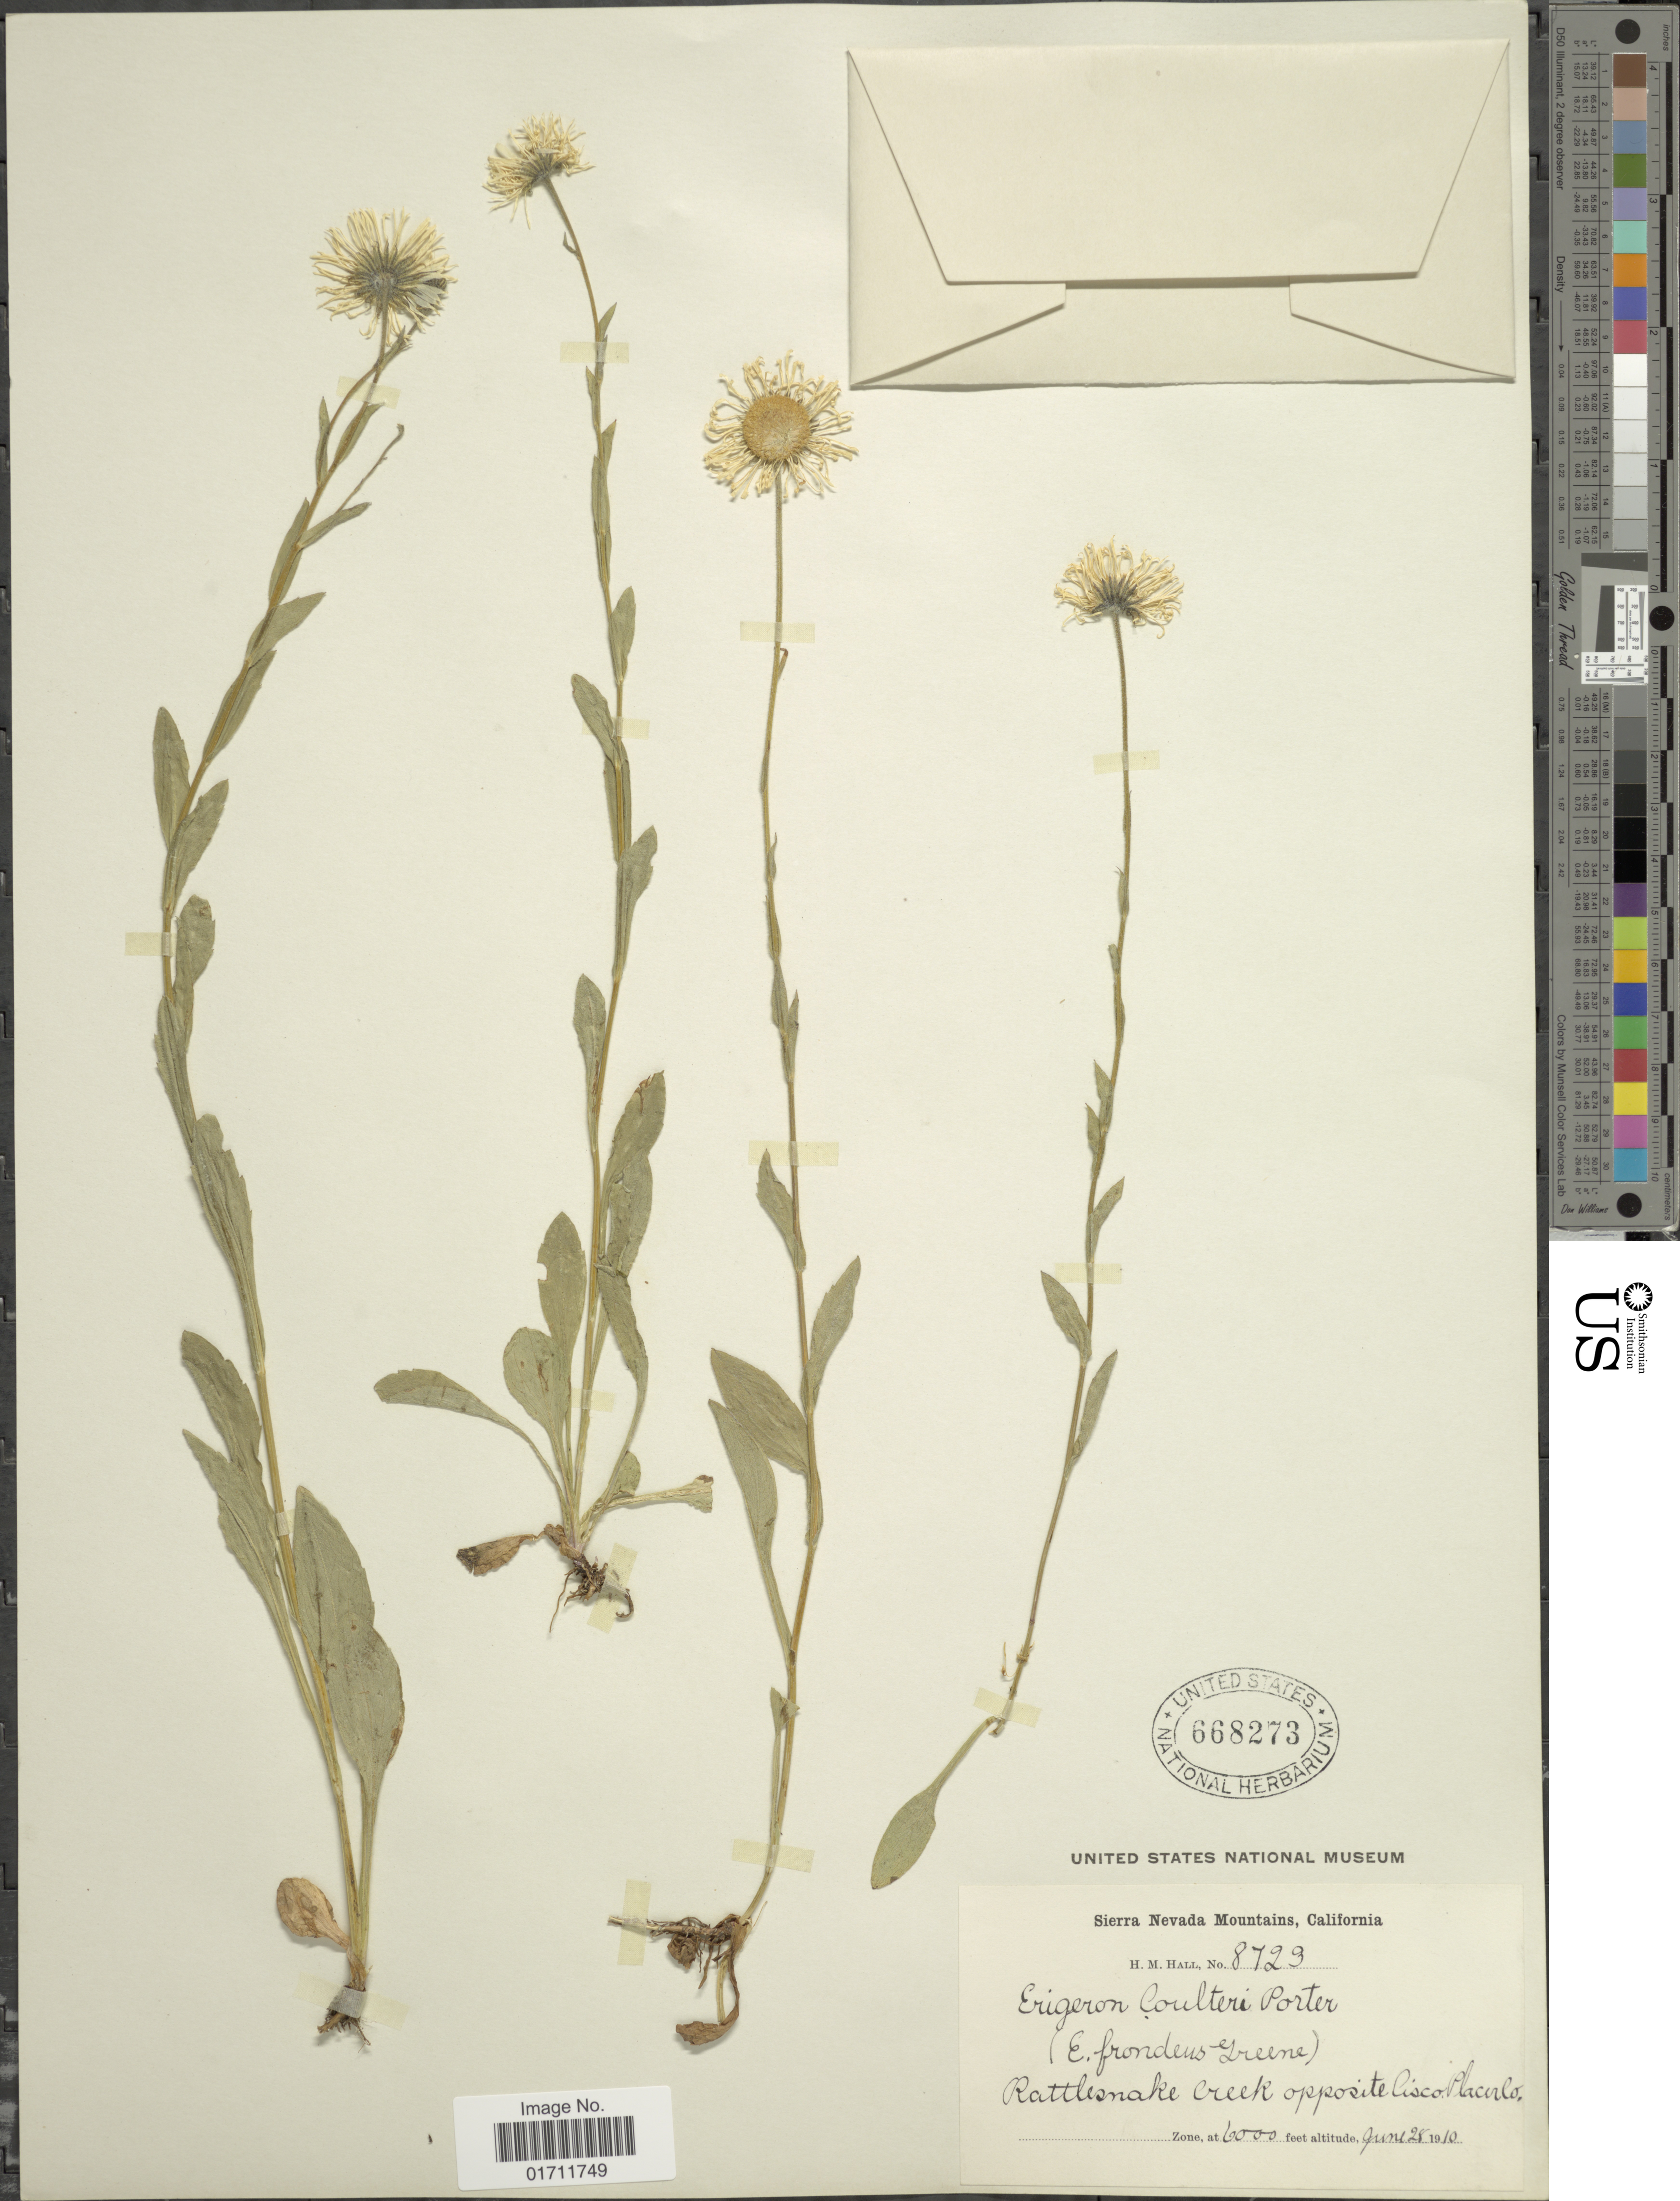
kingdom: Plantae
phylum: Tracheophyta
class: Magnoliopsida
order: Asterales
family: Asteraceae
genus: Erigeron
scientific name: Erigeron coulteri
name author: Porter in Porter & J.M. Coult.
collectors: H. M. Hall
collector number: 8723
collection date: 1910-06-28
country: United States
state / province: California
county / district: Placer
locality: Sierra Nevada Mountains, Rattlesnake Creek opposite Cisco, Placer Co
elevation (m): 1829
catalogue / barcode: US 668273